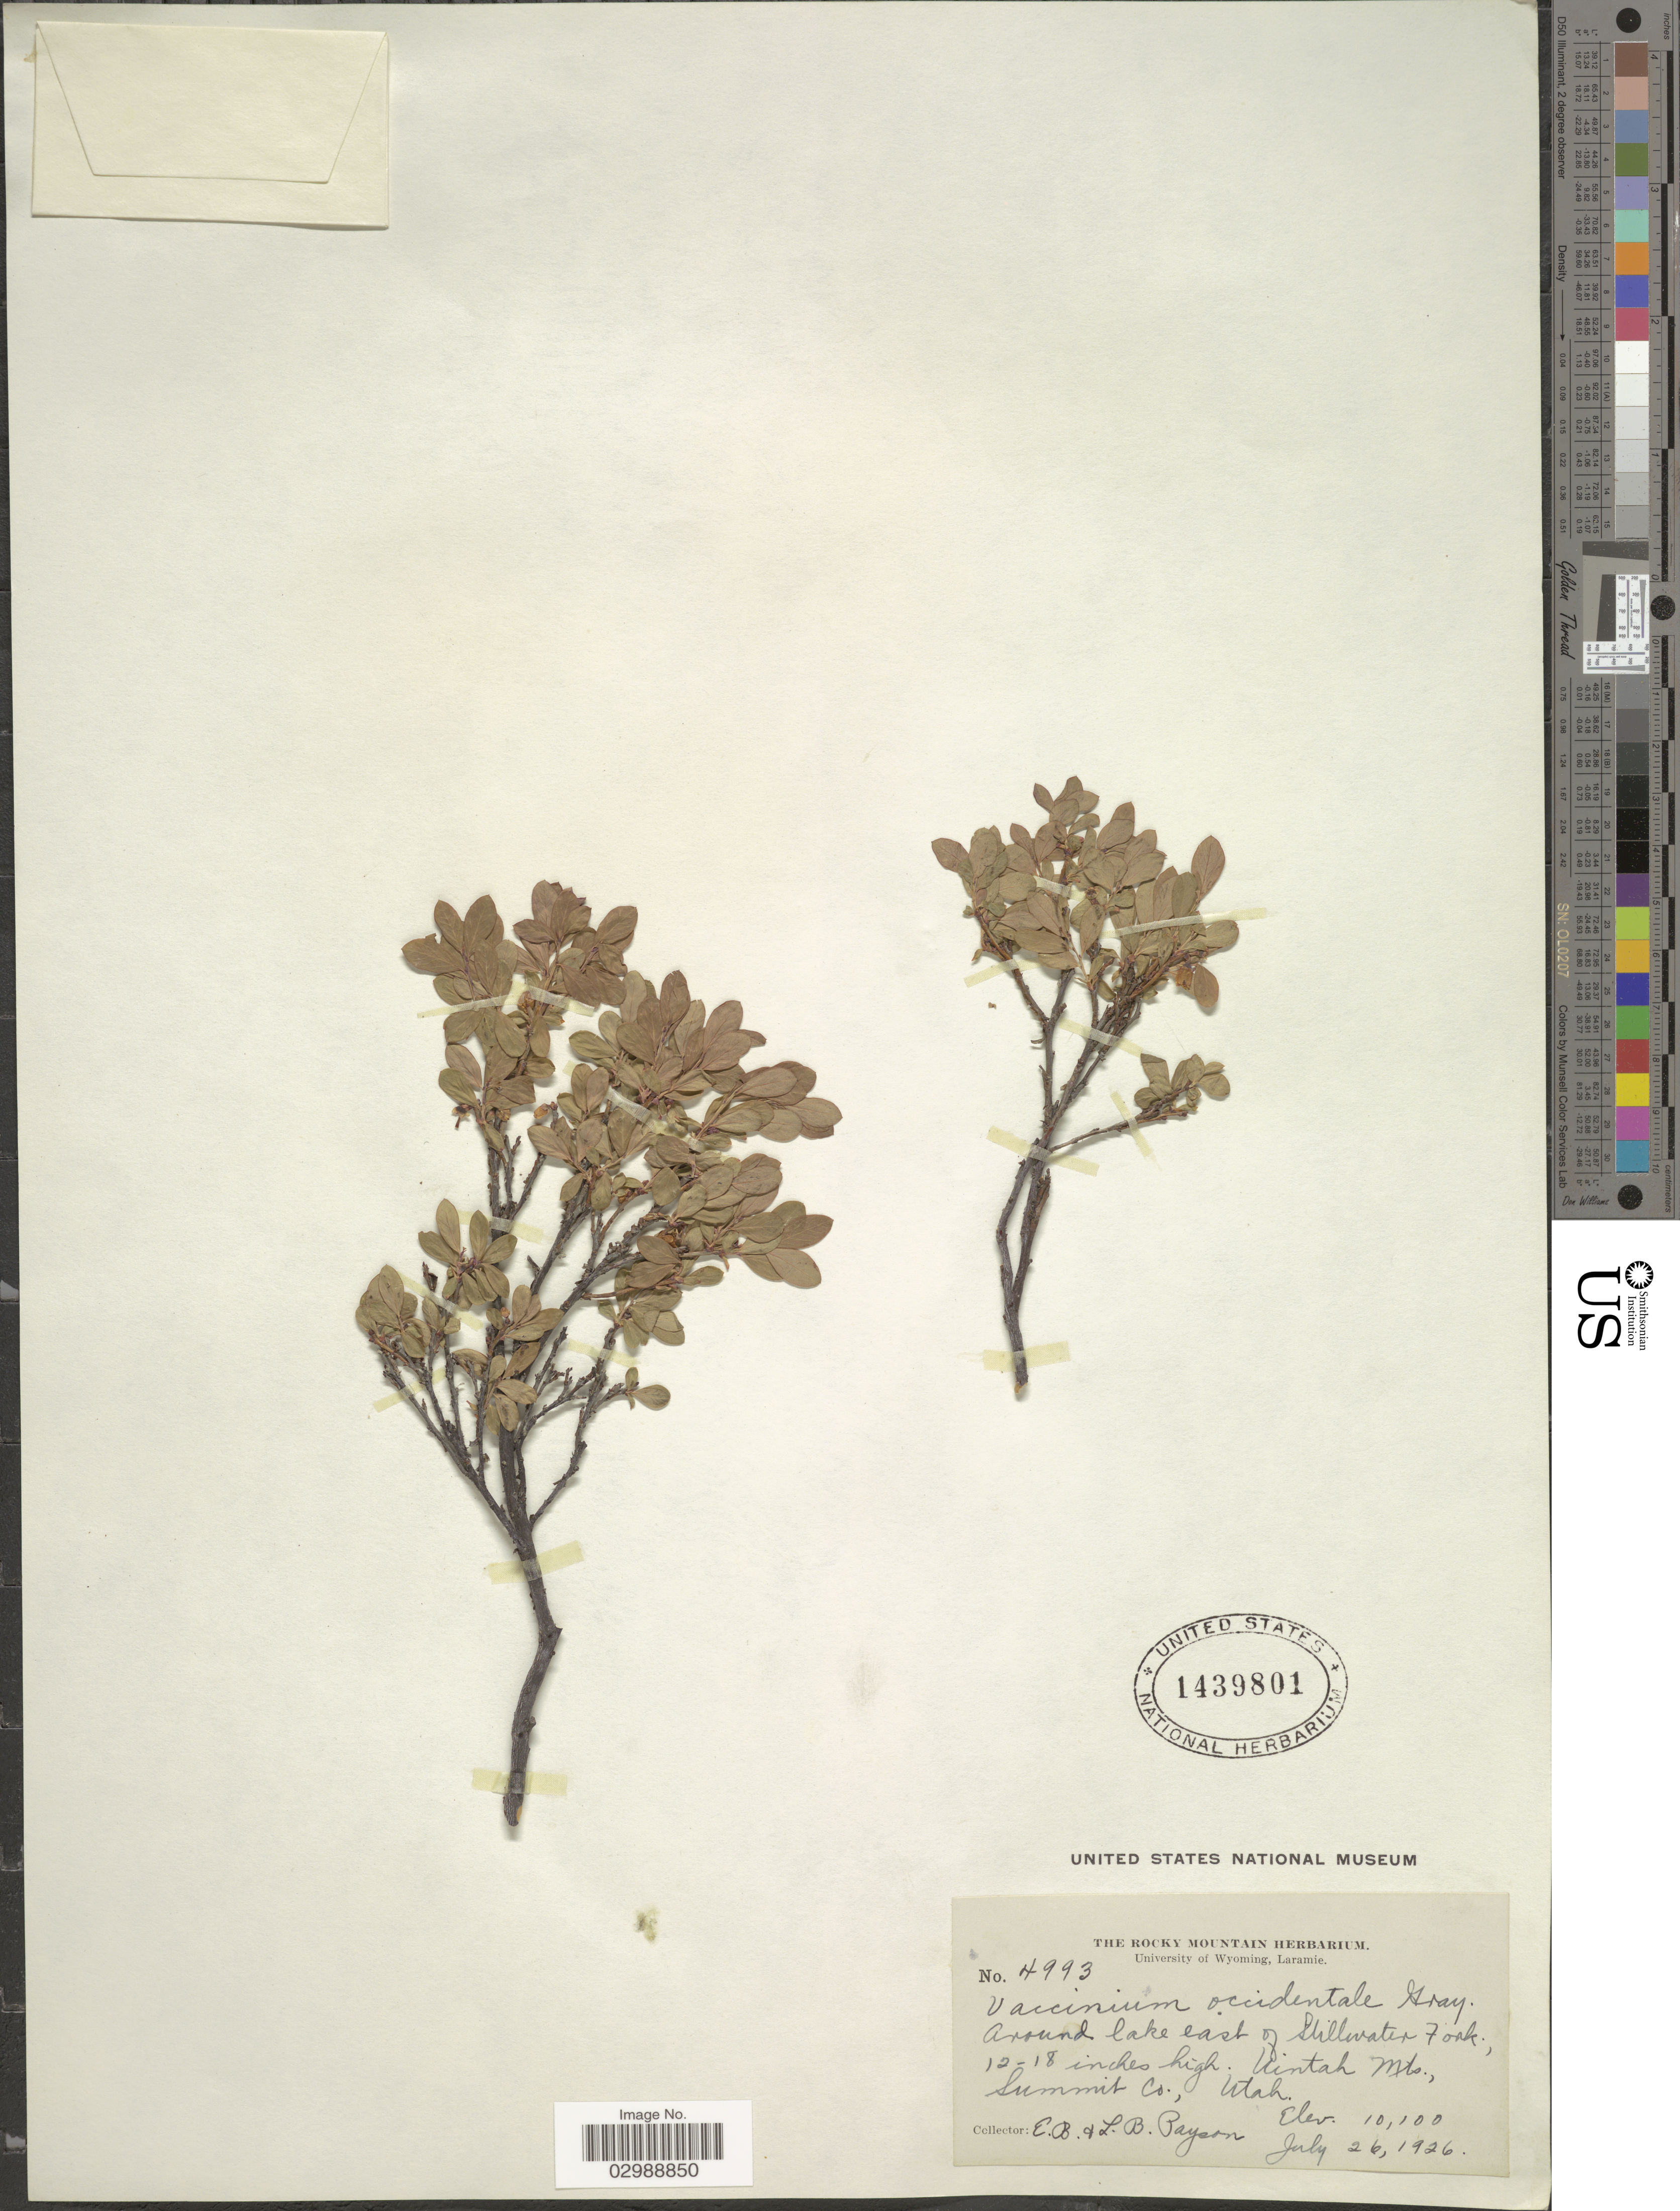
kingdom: Plantae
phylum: Tracheophyta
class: Magnoliopsida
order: Ericales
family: Ericaceae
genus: Vaccinium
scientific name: Vaccinium occidentale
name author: A. Gray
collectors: E. B. Payson & L. Payson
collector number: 4993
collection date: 1926-07-26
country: United States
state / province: Utah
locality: Around lake east of Stillwater Fork. Uintah Mts., Summit Co.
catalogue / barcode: US 1439801